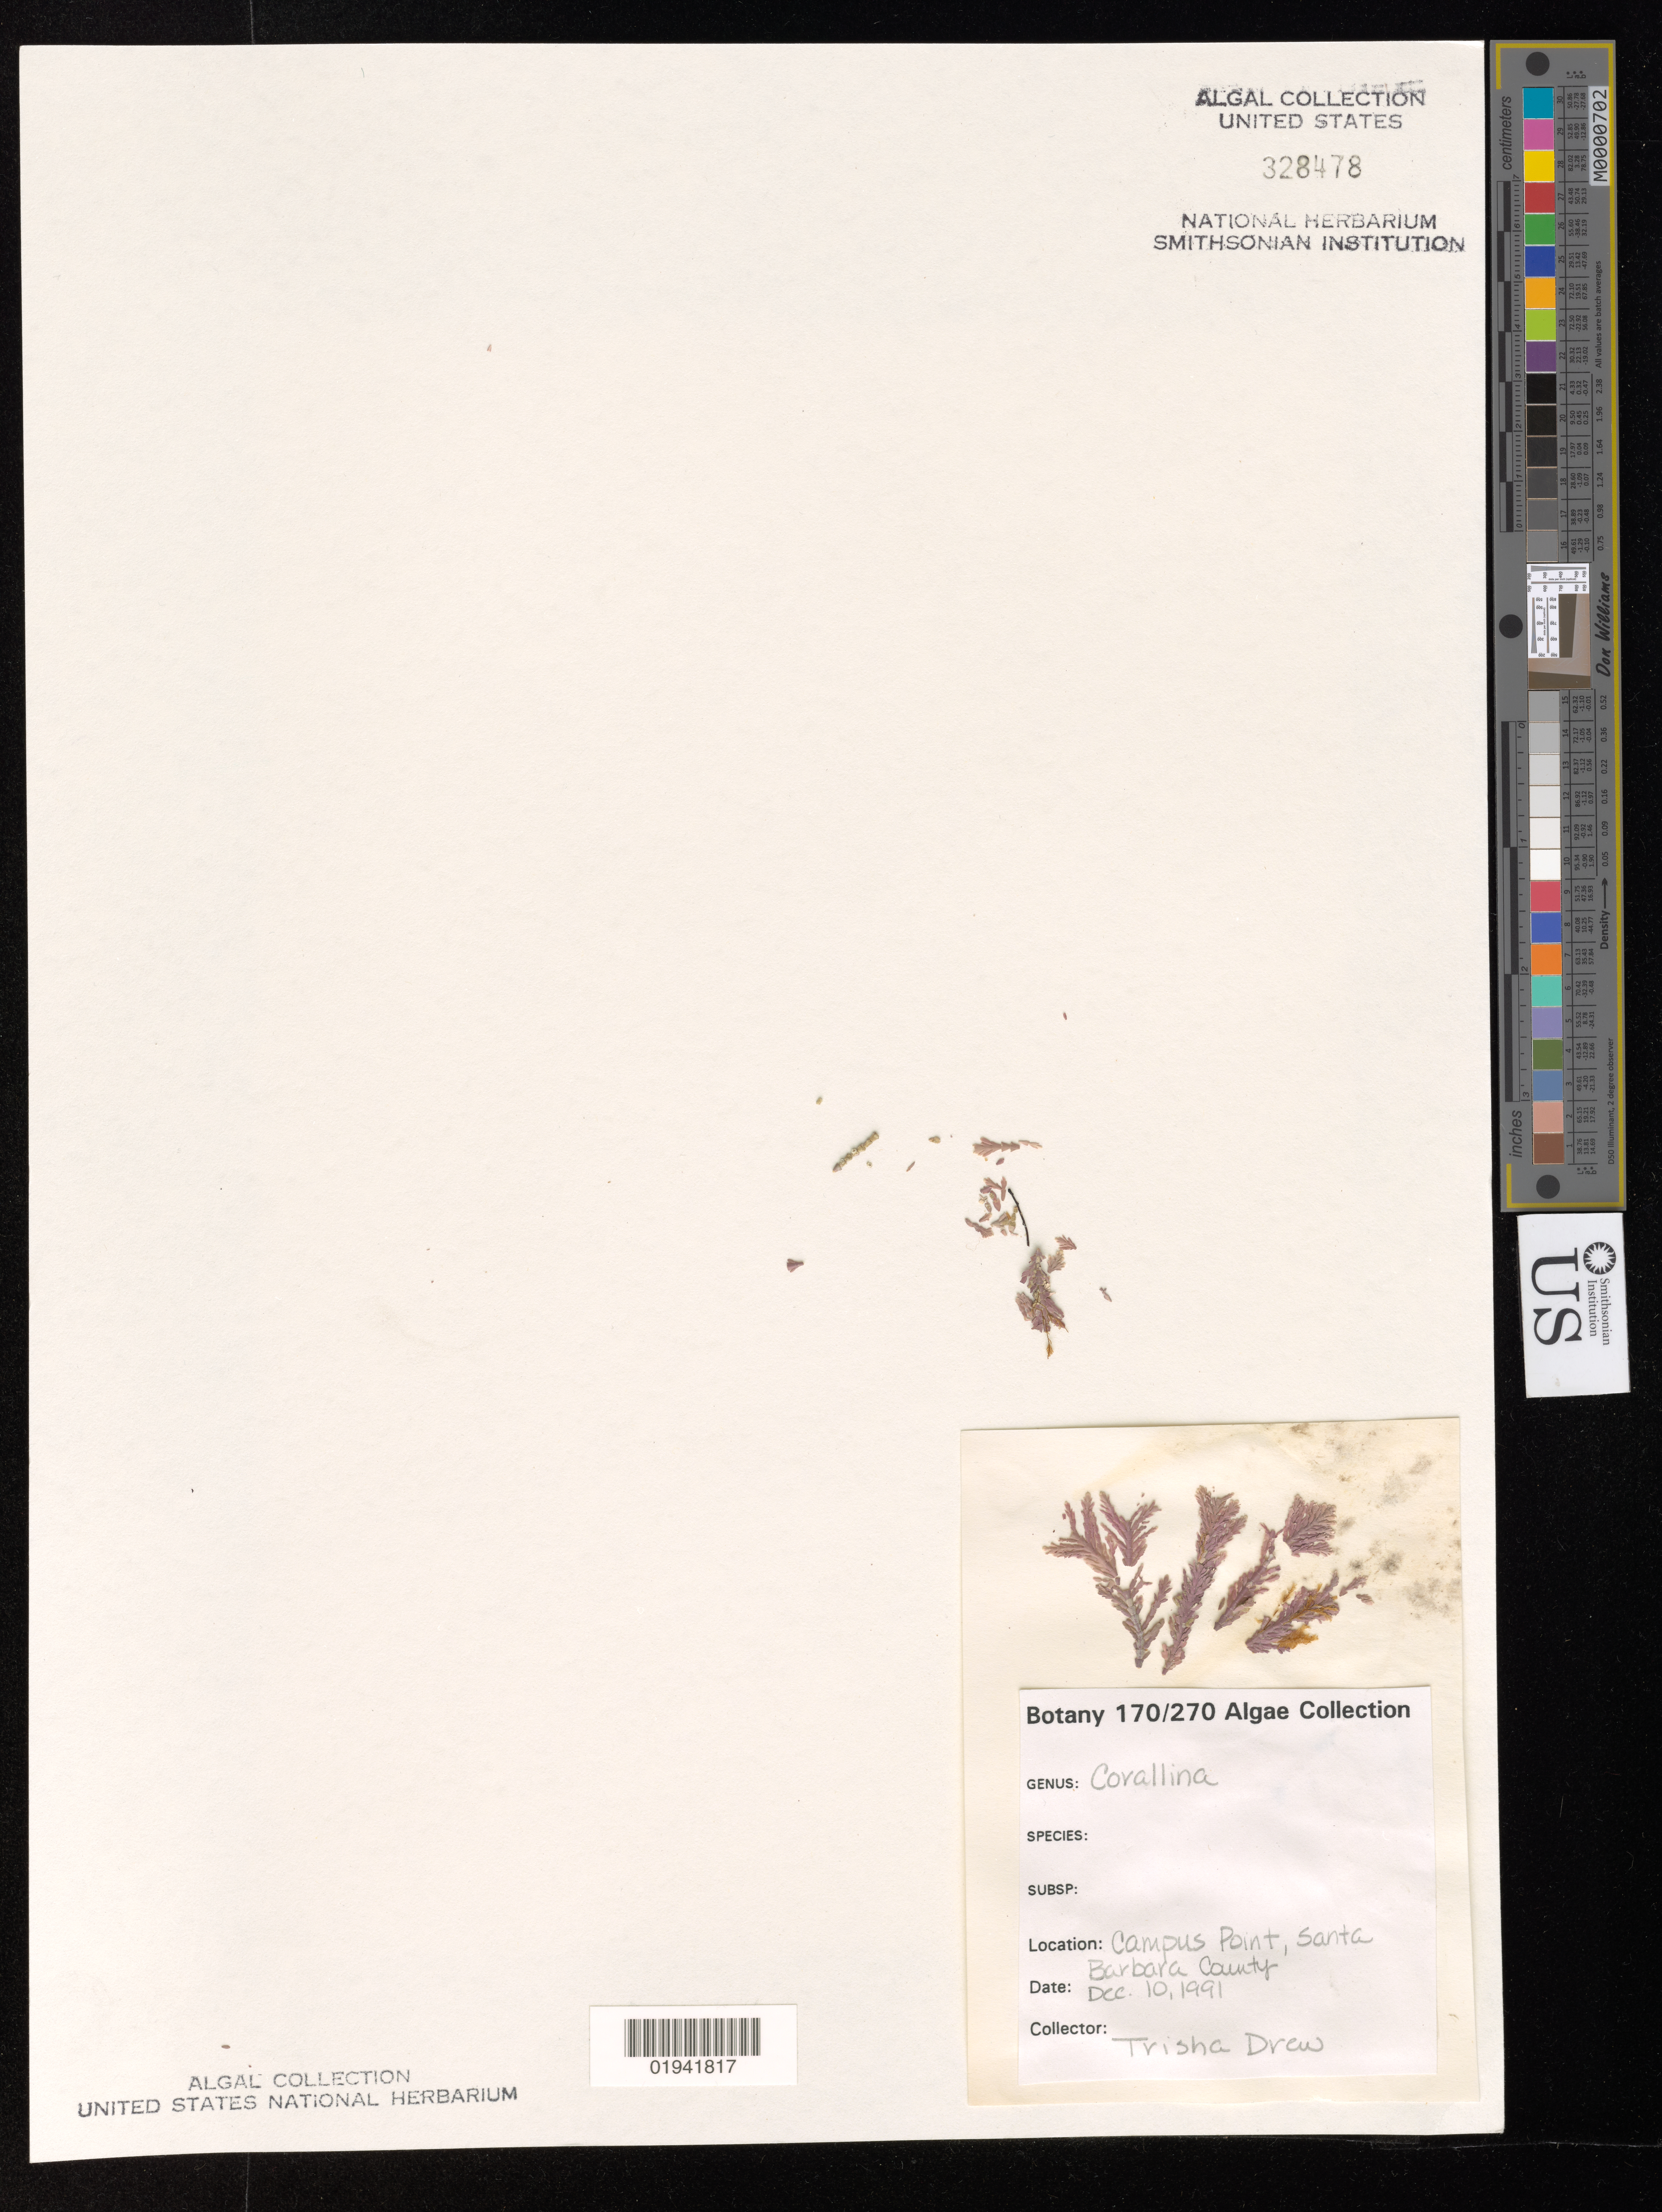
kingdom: Plantae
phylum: Rhodophyta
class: Florideophyceae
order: Corallinales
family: Corallinaceae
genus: Corallina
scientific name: Corallina sp.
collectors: T. Drew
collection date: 1991-12-10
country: United States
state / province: California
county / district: Santa Barbara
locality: Campus Point, Santa Barbara County.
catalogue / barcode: US 328478